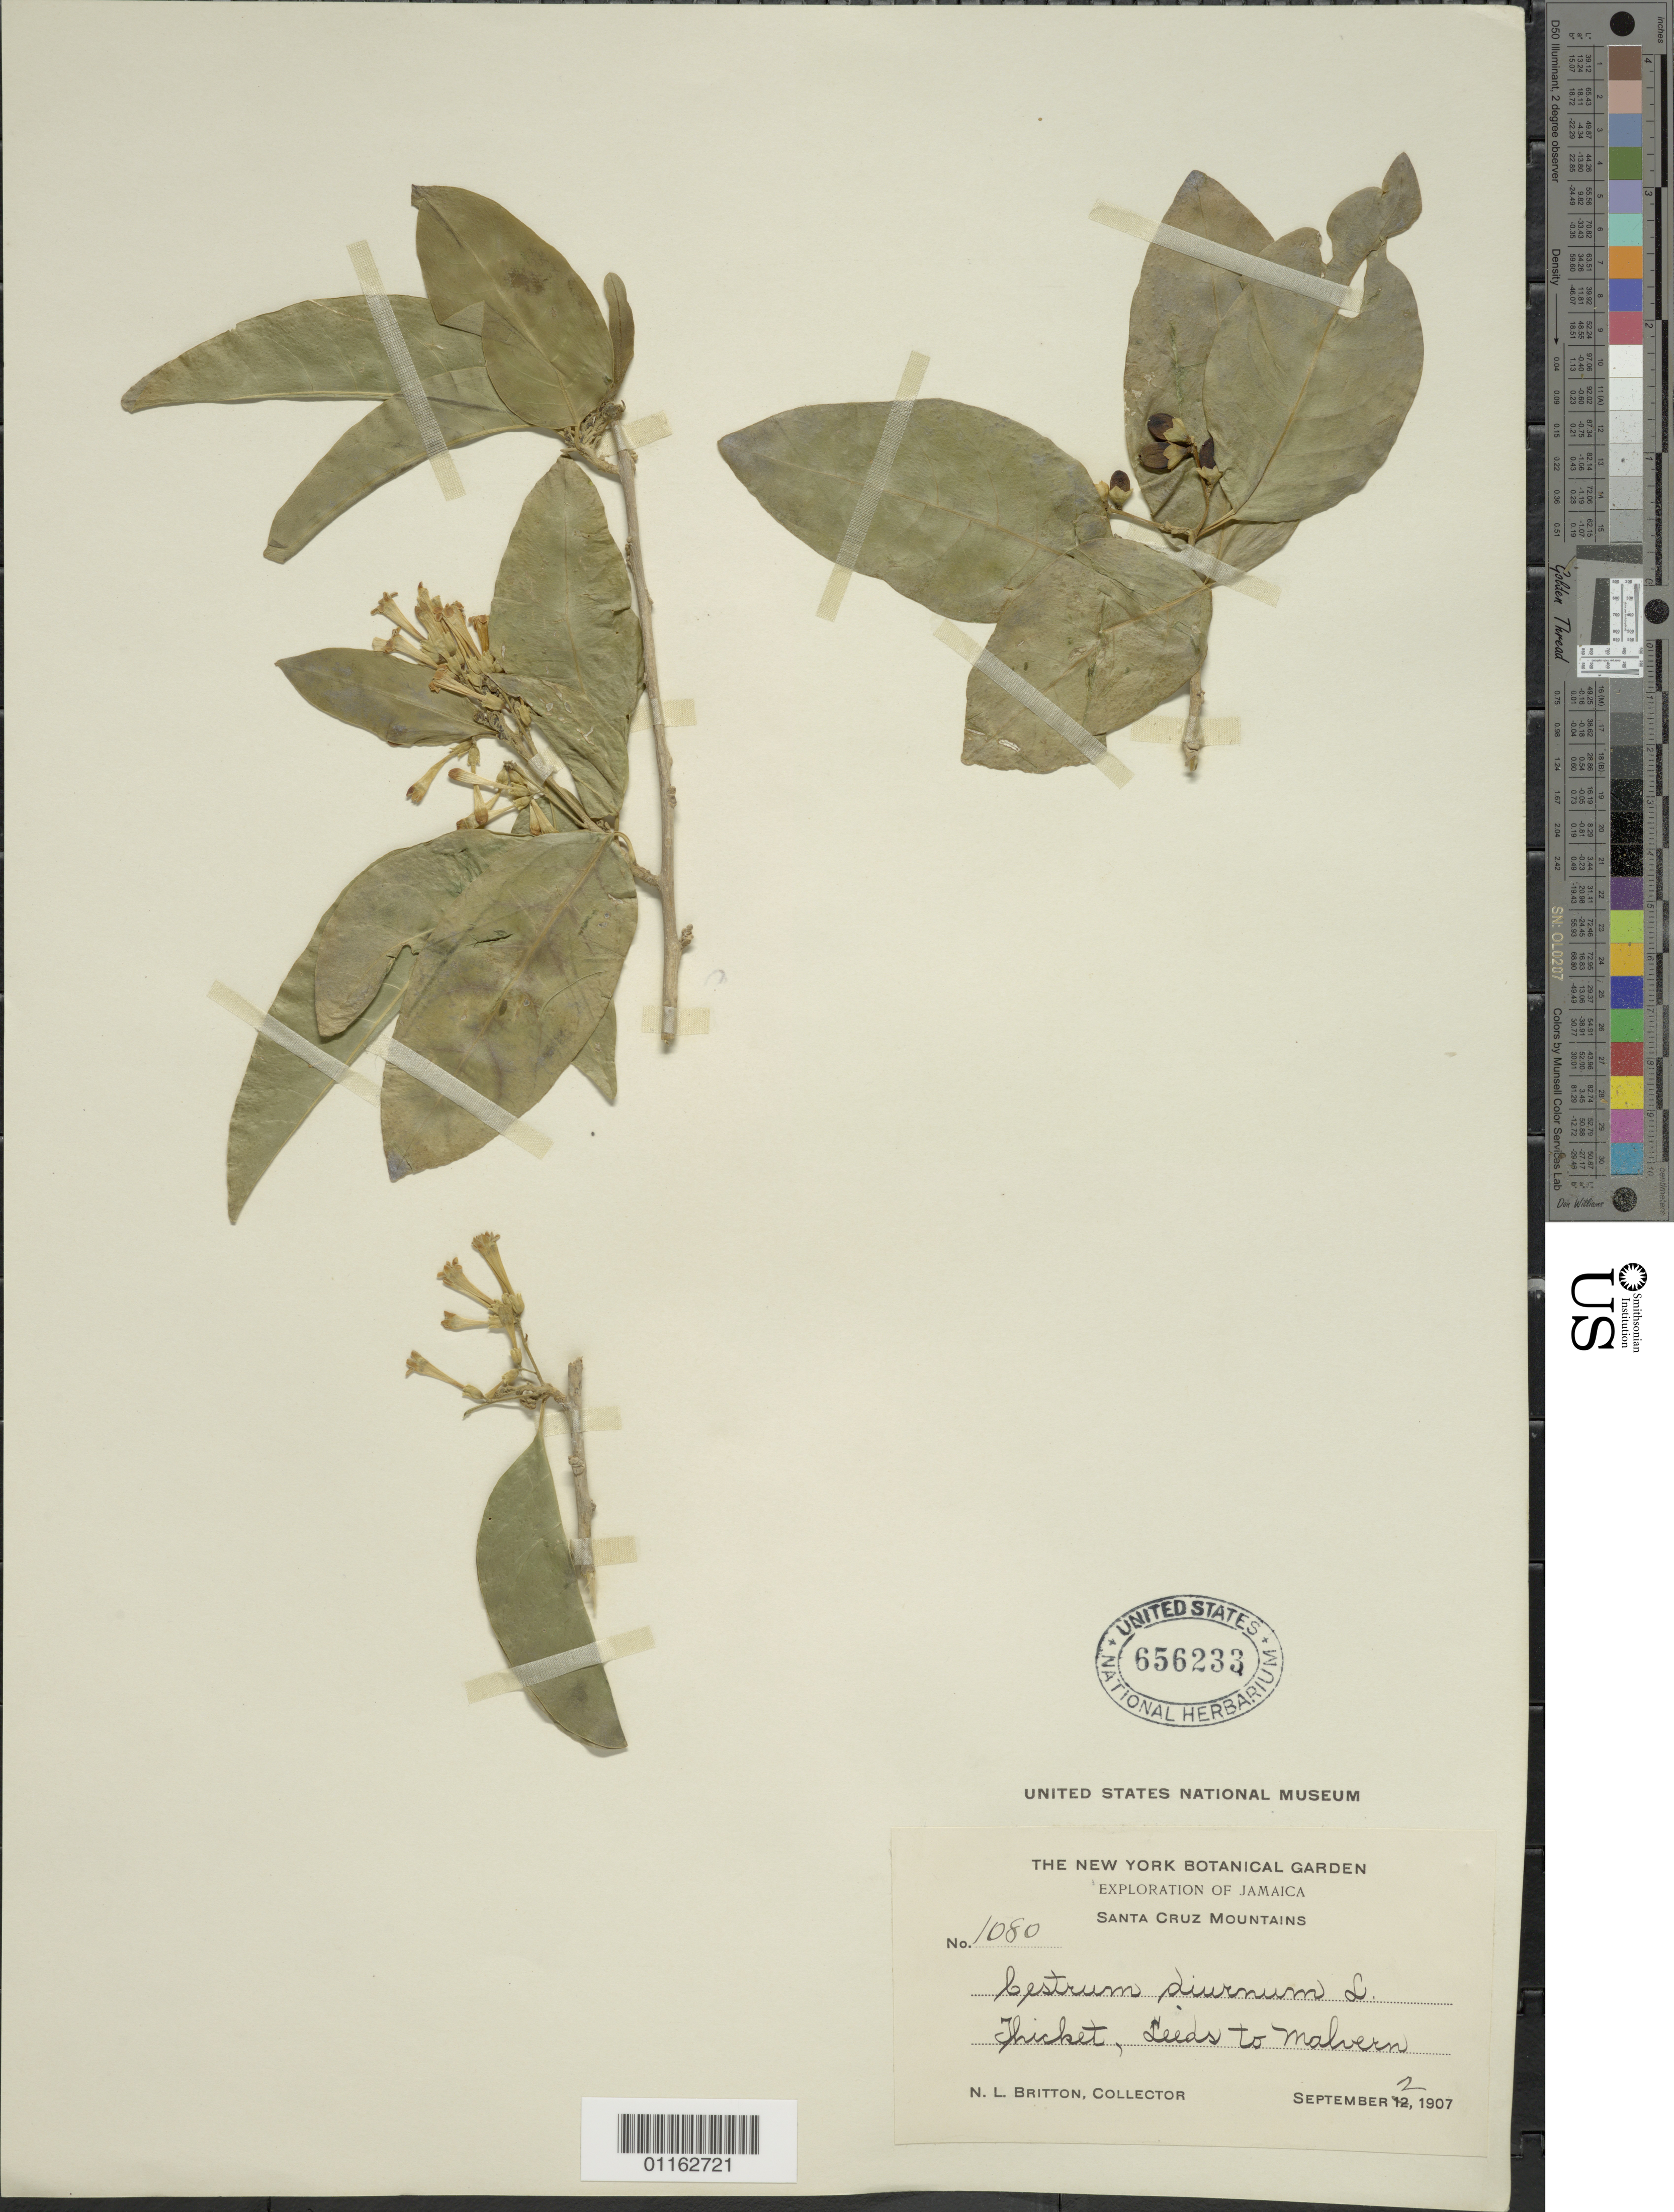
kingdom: Plantae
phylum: Tracheophyta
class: Magnoliopsida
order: Solanales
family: Solanaceae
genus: Cestrum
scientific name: Cestrum diurnum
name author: L.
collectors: N. Britton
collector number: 1080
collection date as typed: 02 Sep 1907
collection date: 1907-09-02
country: Jamaica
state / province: Saint Catherine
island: Jamaica I.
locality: Santa Cruz Mountains; thicket, Leeds to Malvern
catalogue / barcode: US 656233